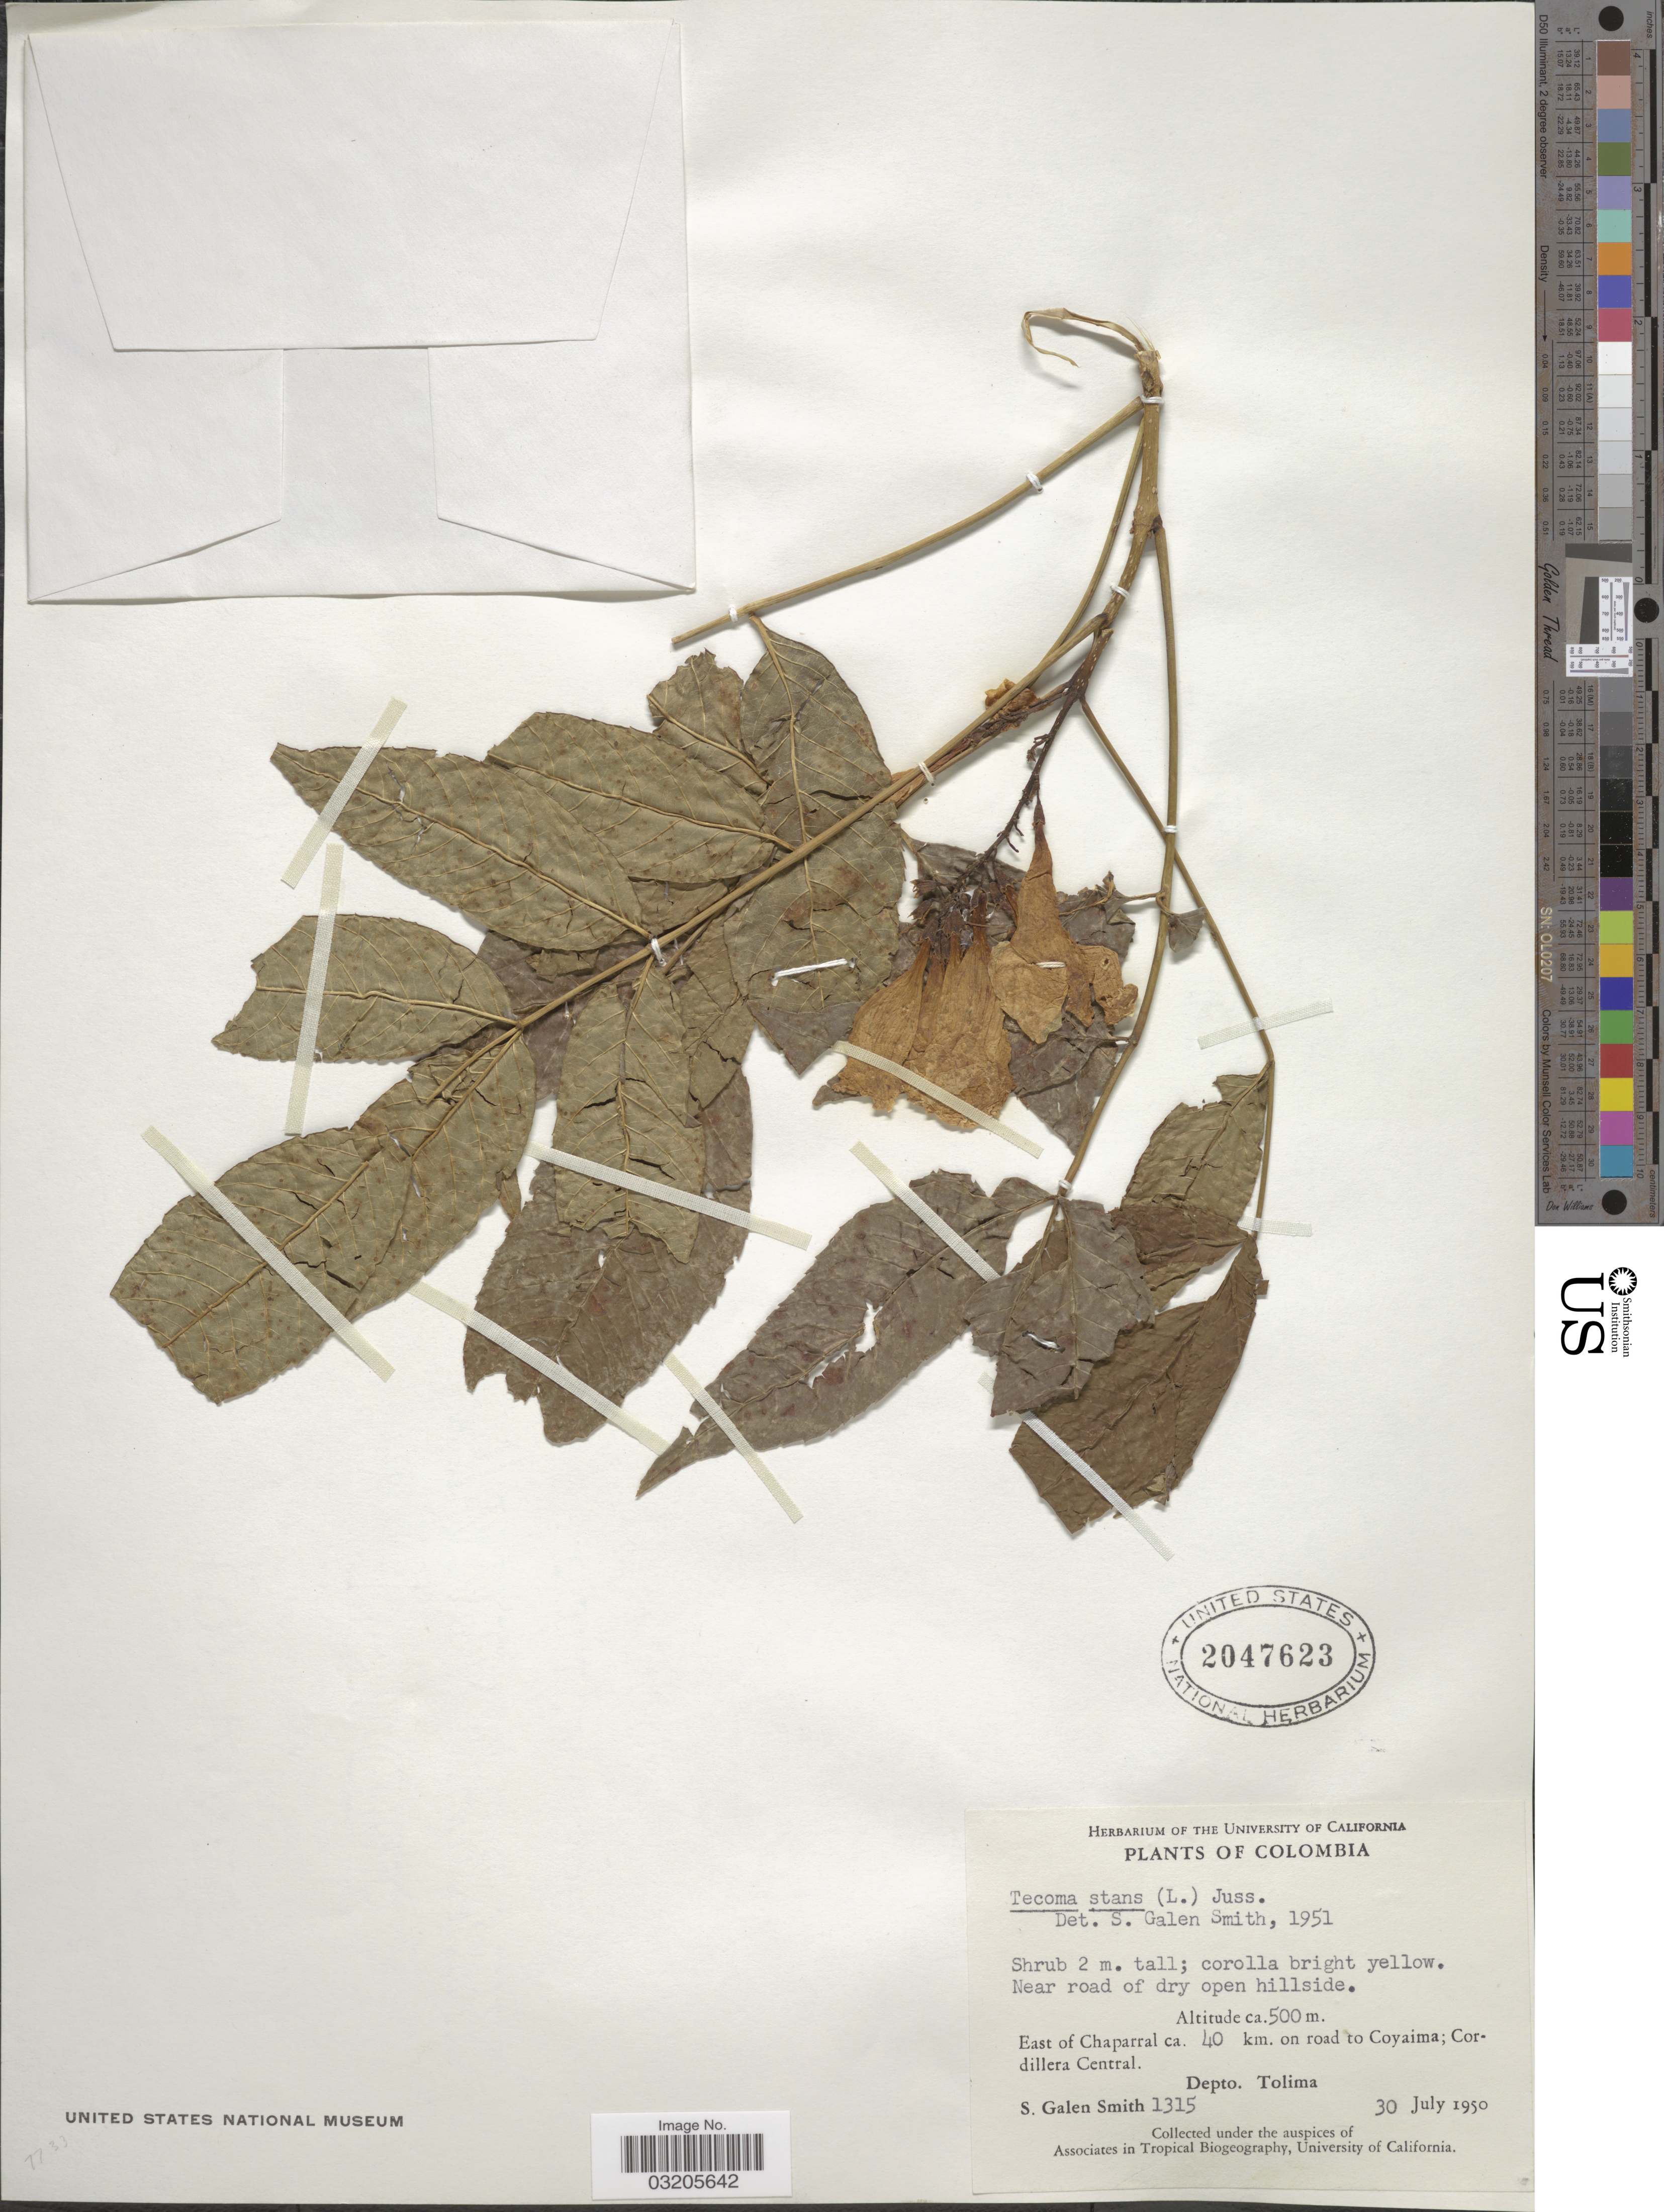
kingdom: Plantae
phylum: Tracheophyta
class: Magnoliopsida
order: Lamiales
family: Bignoniaceae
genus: Tecoma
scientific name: Tecoma stans var. stans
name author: (L.) Juss. ex Kunth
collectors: S. G. Smith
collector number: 1315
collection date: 1950-07-30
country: Colombia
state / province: Tolima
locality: East of Chaparral ca. 40 km. on road to Coyaima; Cordillera Central. Depto. Tolima.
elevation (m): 500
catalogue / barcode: US 2047623